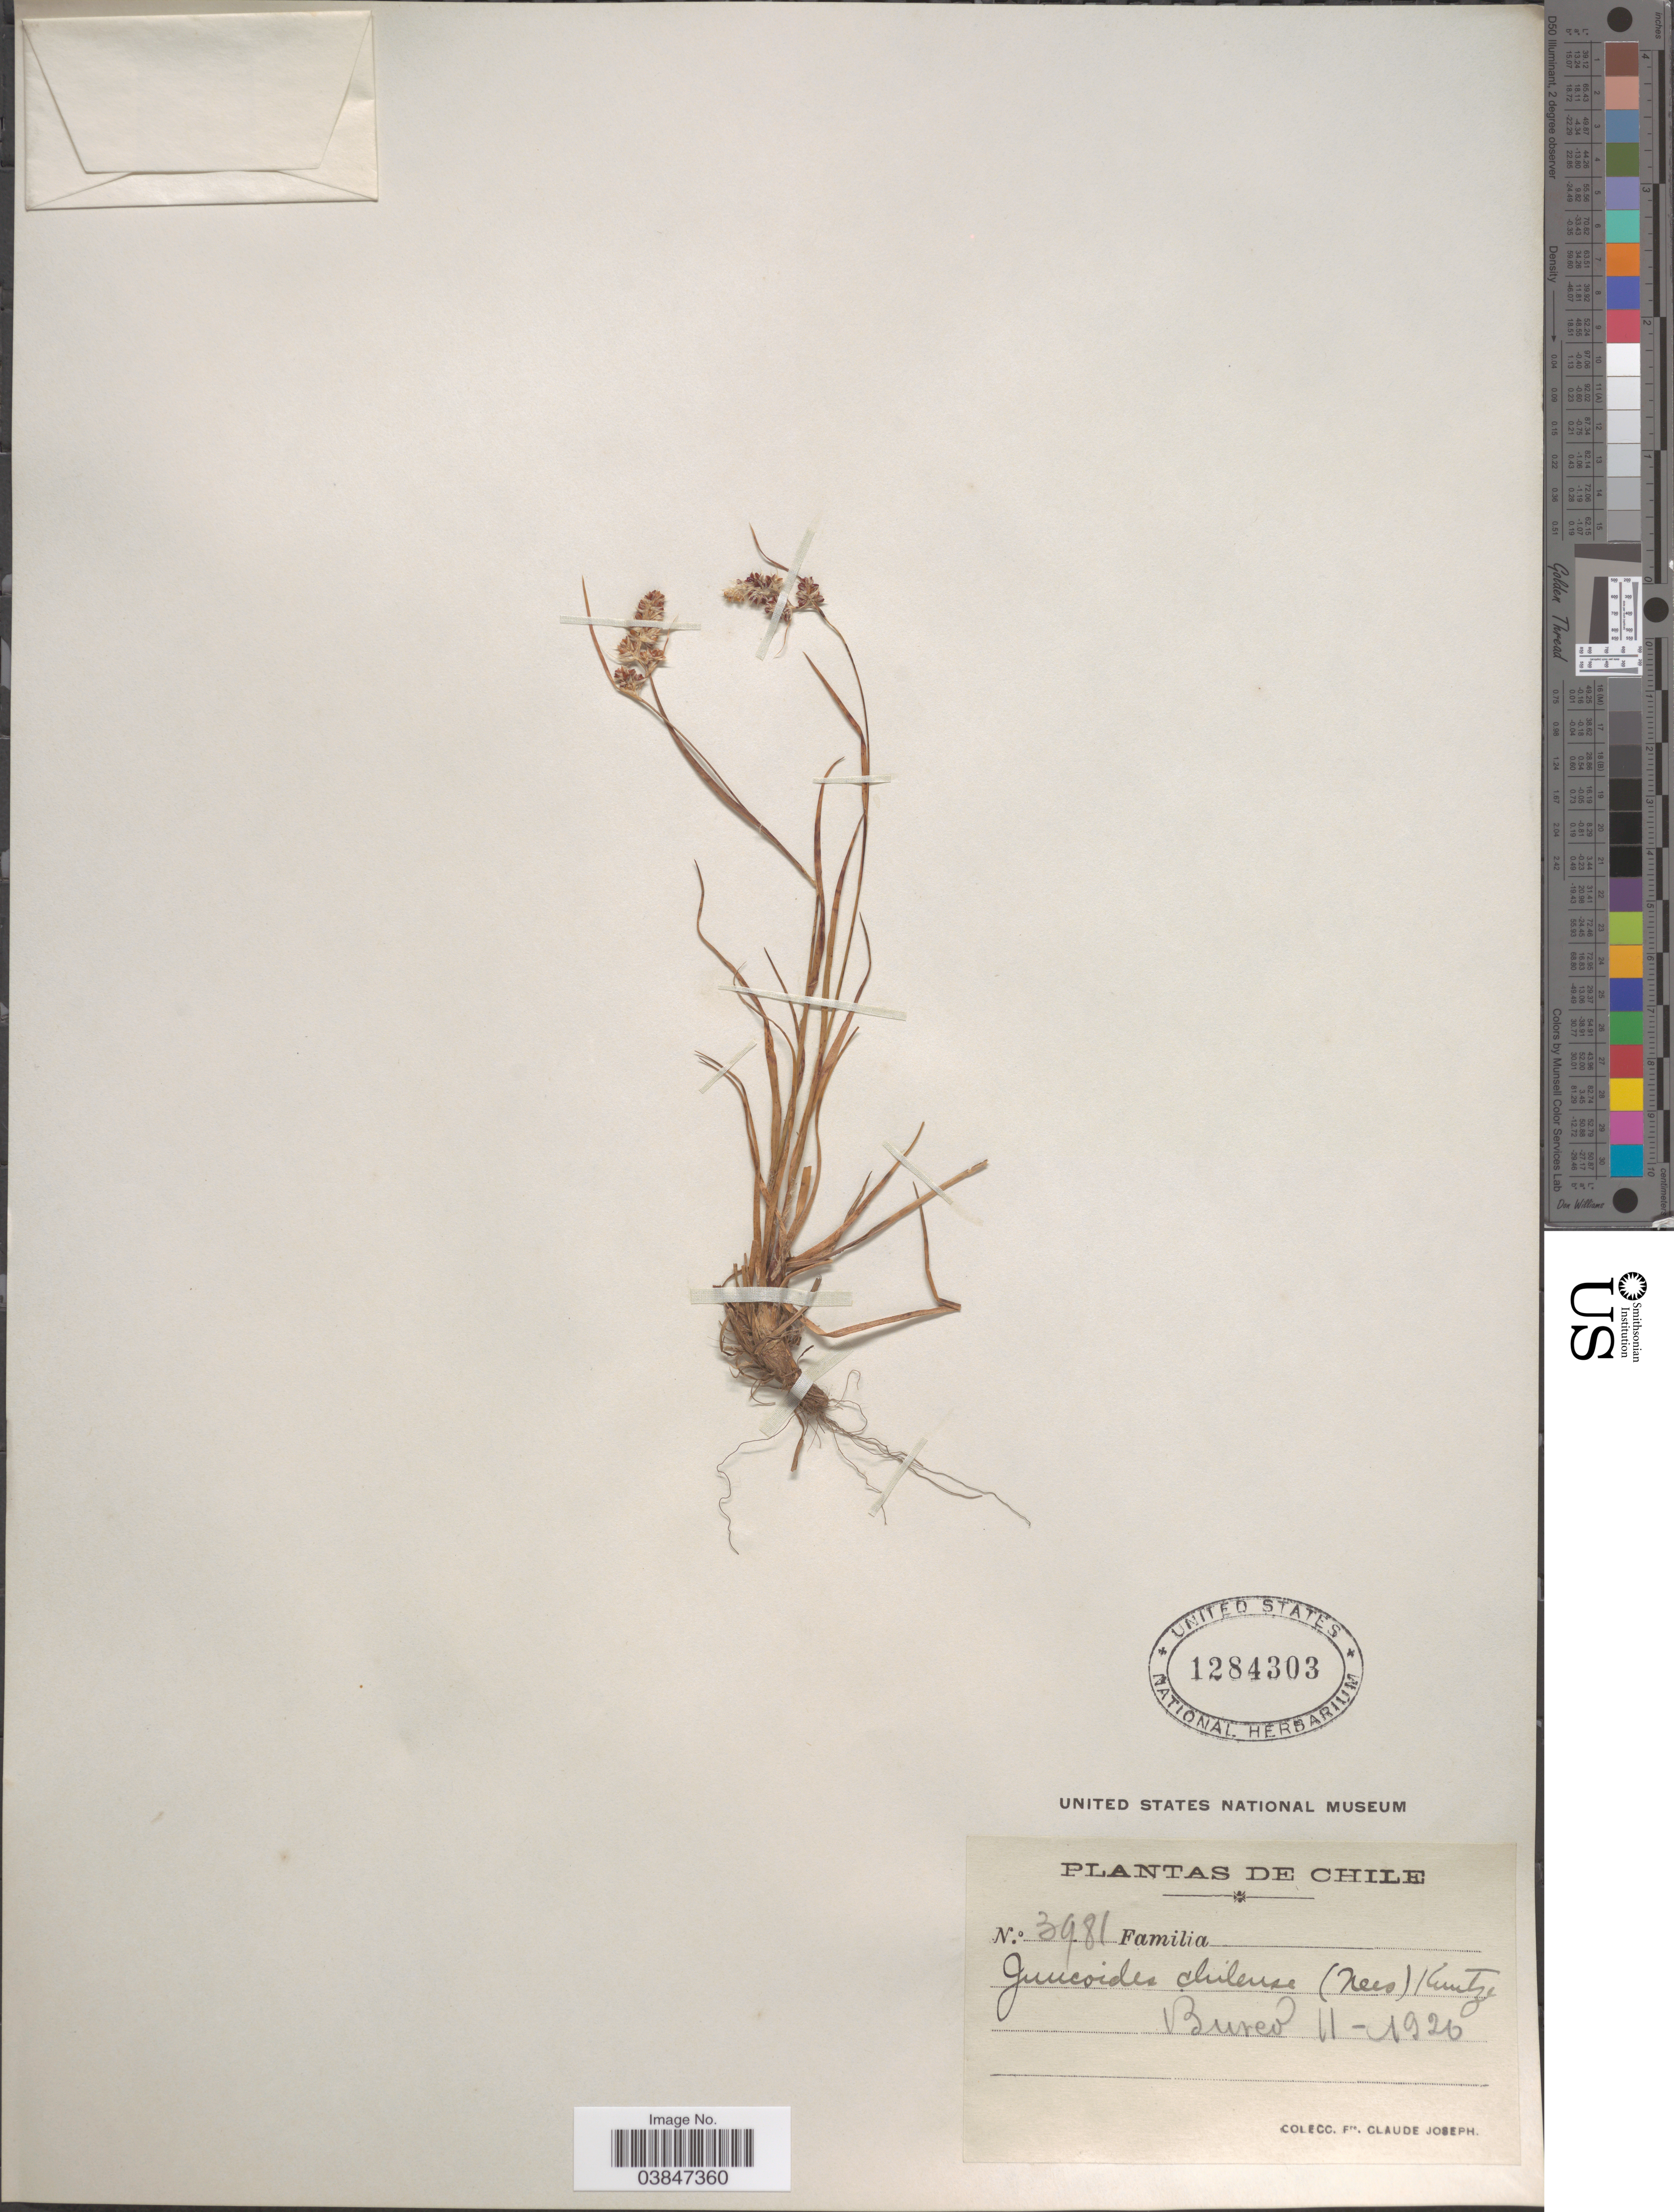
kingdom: Plantae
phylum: Tracheophyta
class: Liliopsida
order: Poales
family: Juncaceae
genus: Luzula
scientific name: Luzula chilensis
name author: Nees & Meyen ex Kunth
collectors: Bro. Claude-Joseph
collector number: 3981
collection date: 1920-11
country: Chile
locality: Bureo.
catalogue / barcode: US 1284303